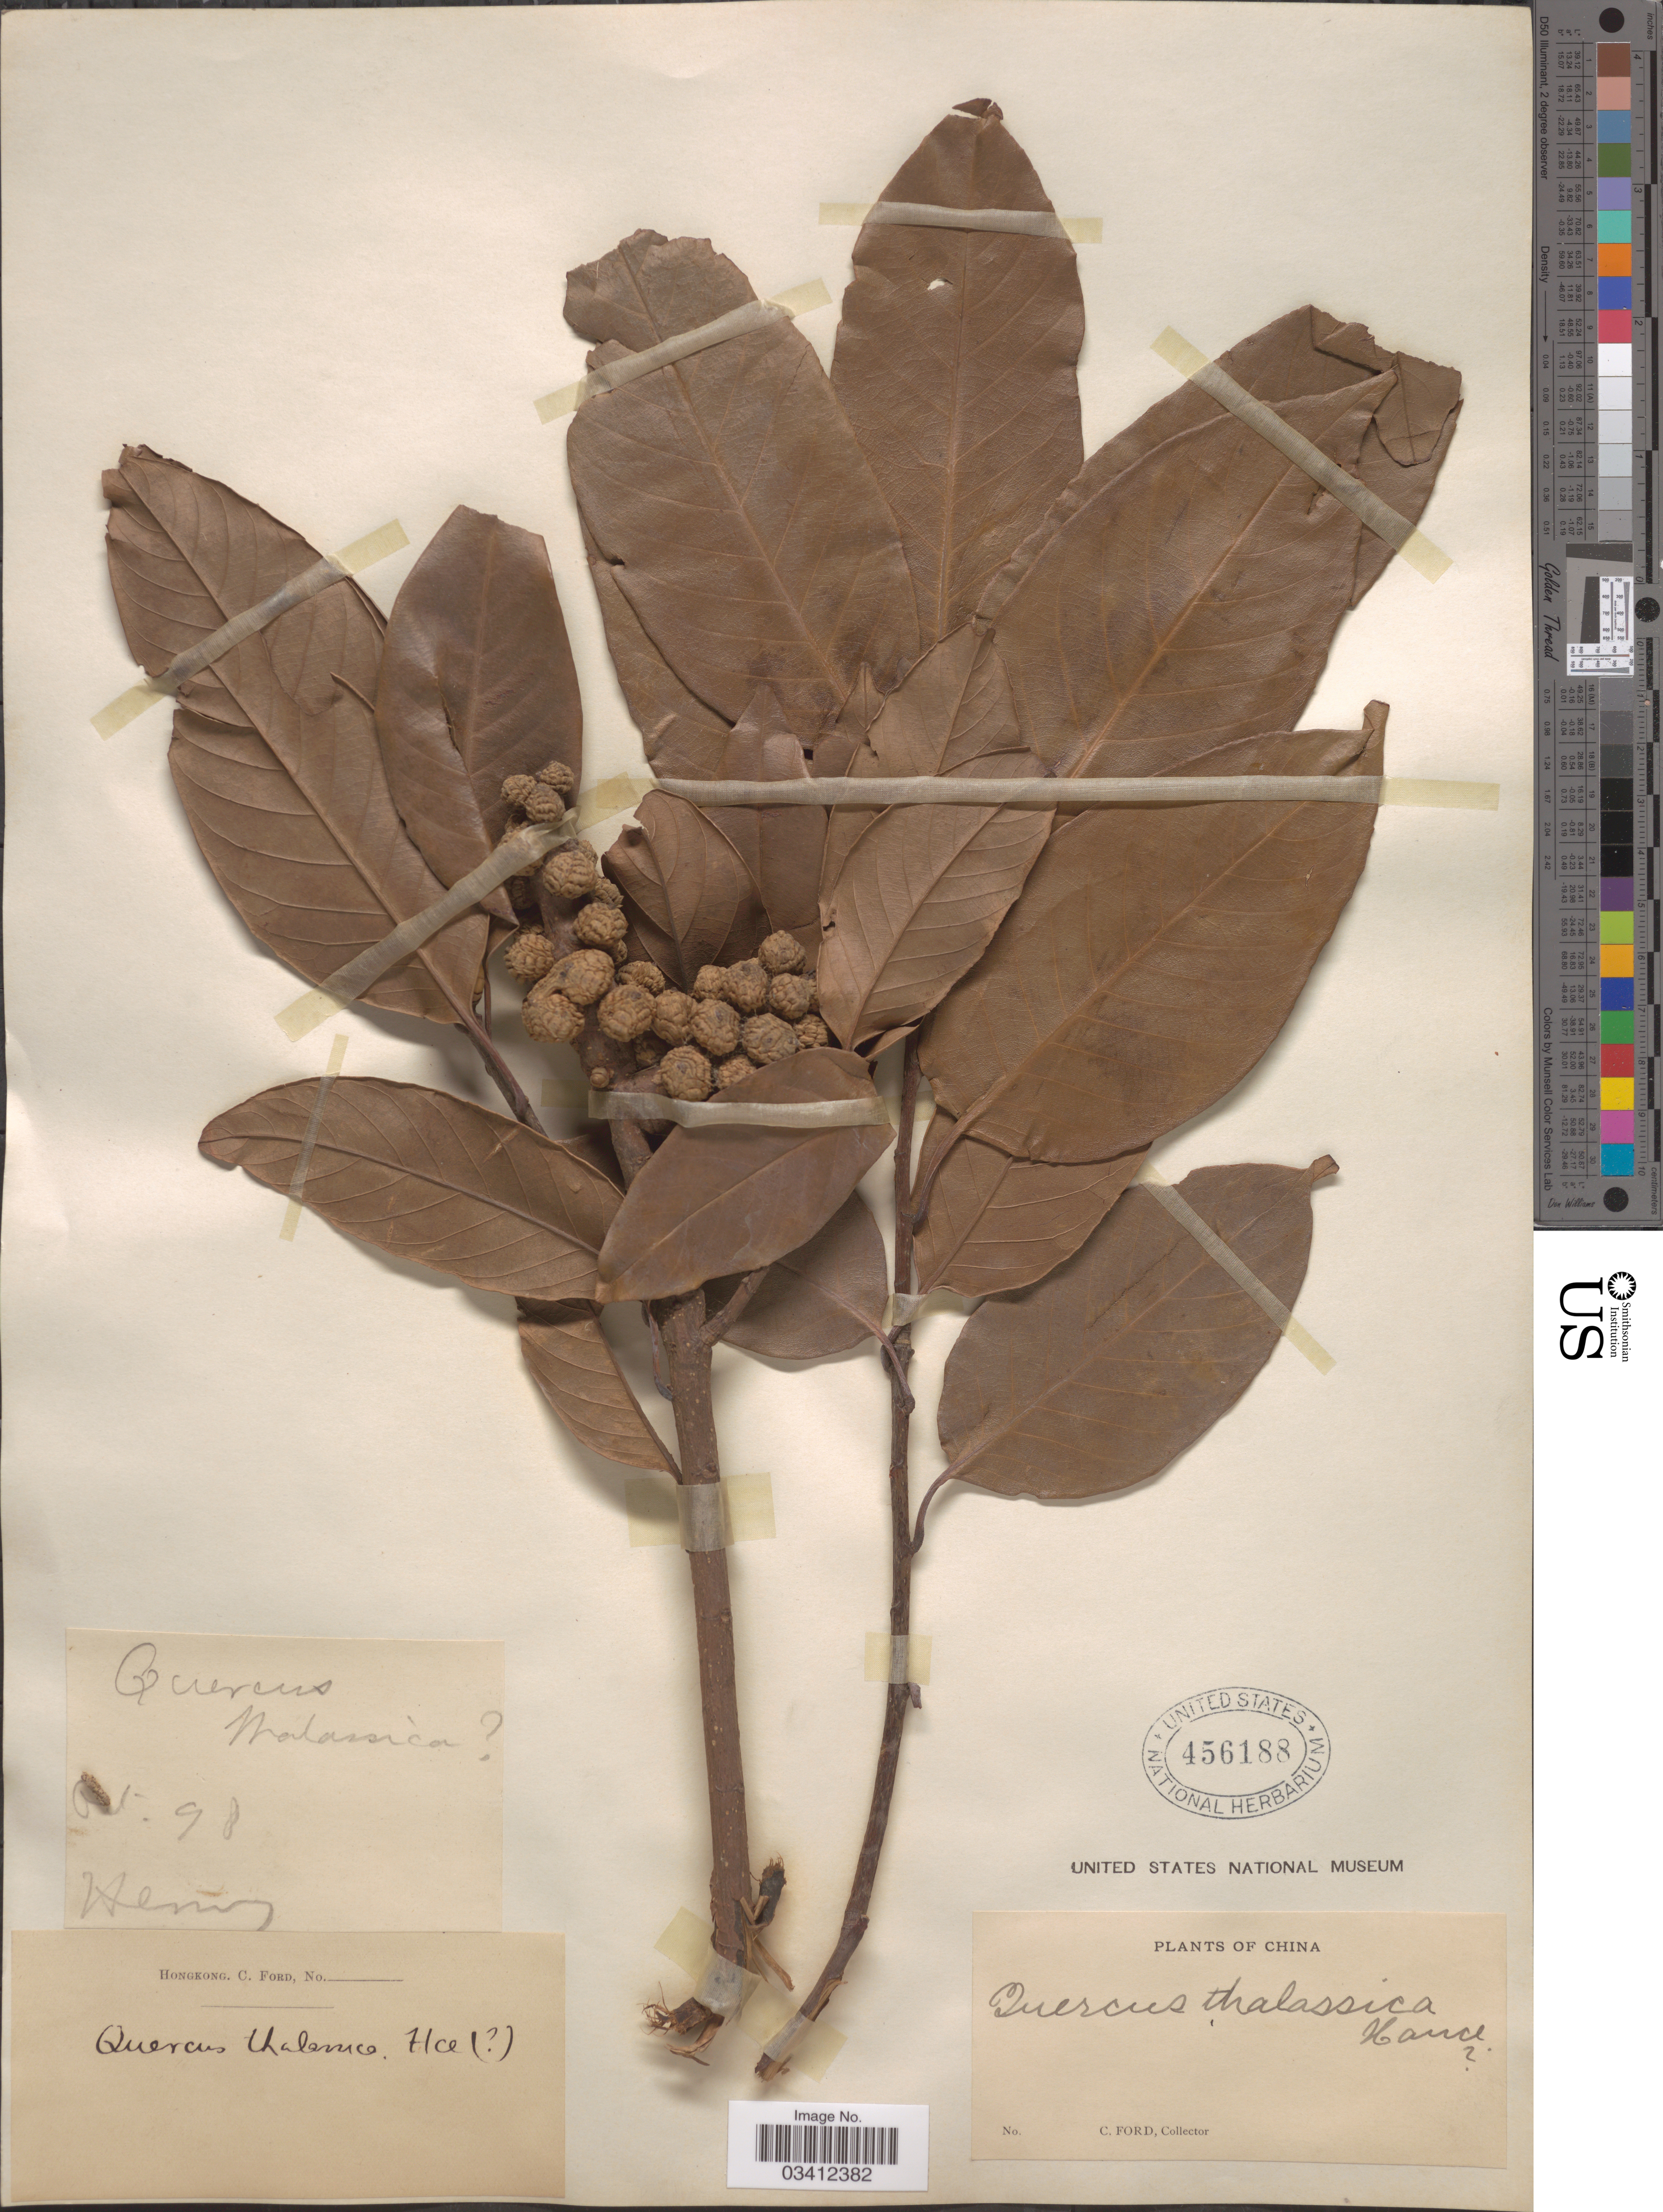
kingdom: Plantae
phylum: Tracheophyta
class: Magnoliopsida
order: Fagales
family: Fagaceae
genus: Quercus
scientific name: Quercus thalassica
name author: Hance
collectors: C. Ford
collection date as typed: Transcribed d/m/y: /10/98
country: China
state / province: Hong Kong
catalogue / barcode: US 456188